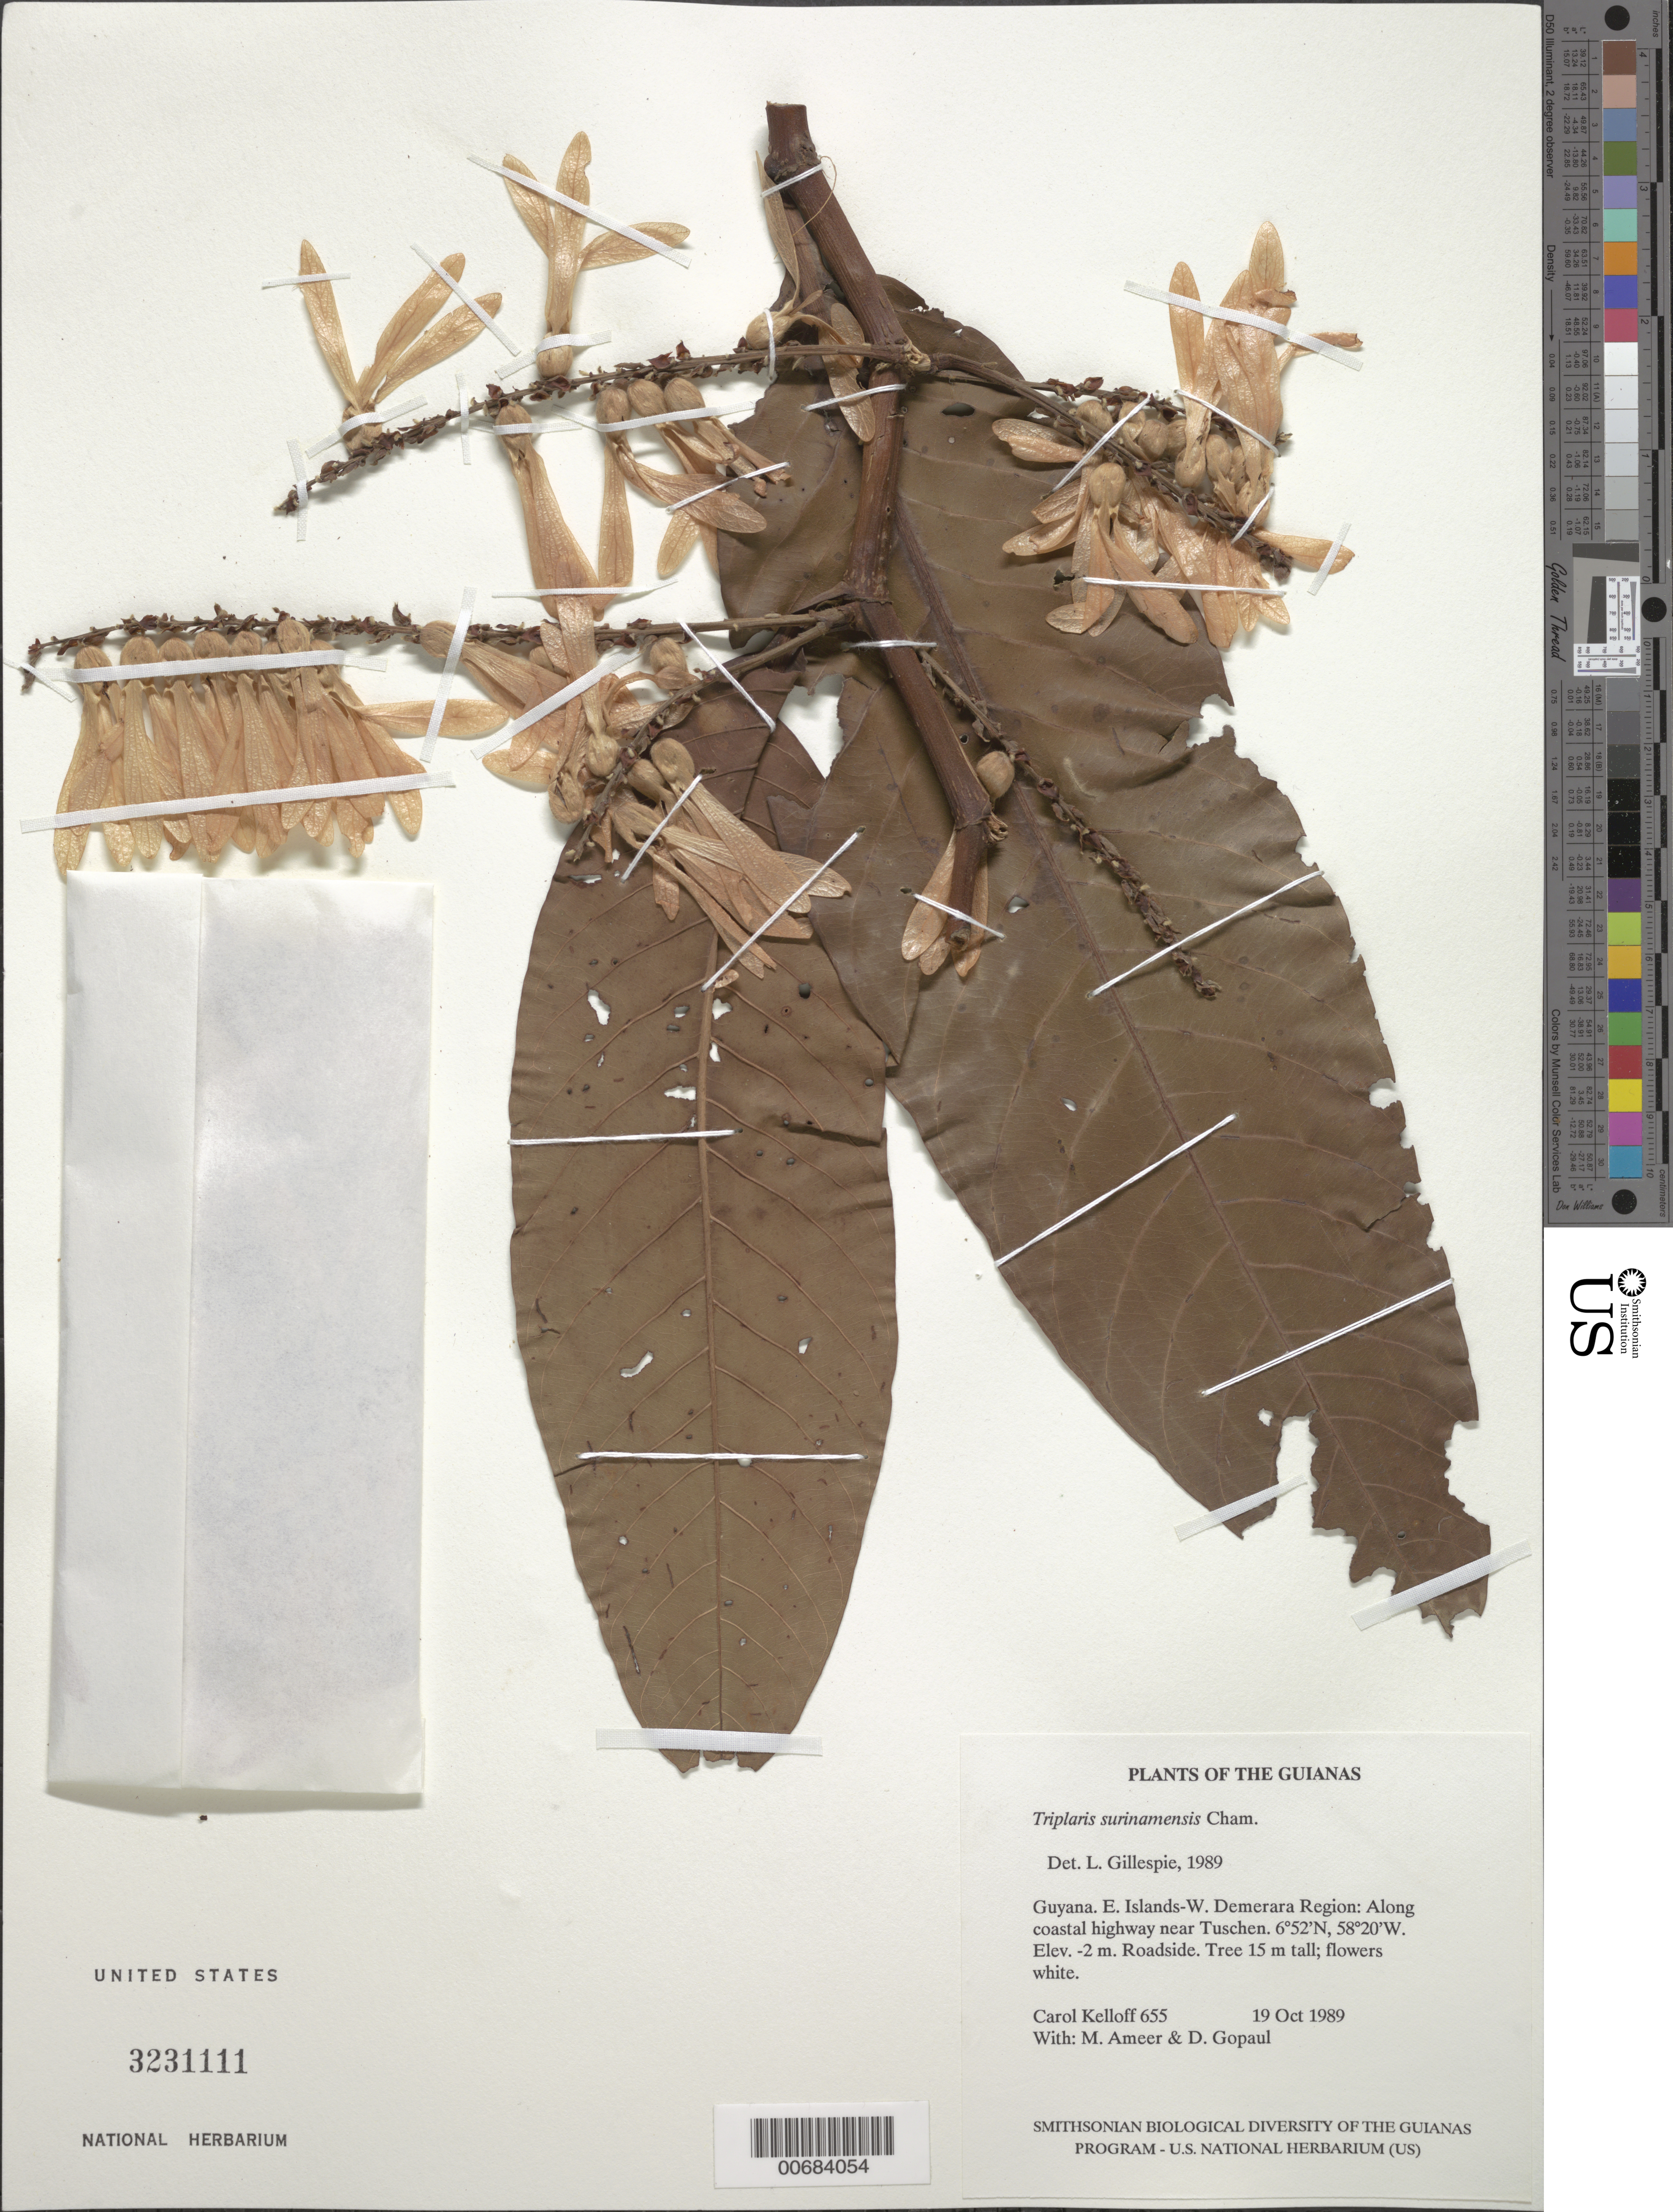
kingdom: Plantae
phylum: Tracheophyta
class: Magnoliopsida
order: Caryophyllales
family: Polygonaceae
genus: Triplaris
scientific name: Triplaris surinamensis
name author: Cham.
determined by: Gillespie, L. J.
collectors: C. L. Kelloff, M. Ameer & D. Gopaul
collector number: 655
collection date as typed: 19 October 1989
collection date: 1989-10-19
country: Guyana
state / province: Essequibo Isl-W. Demerara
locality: Along coastal highway near Tuschen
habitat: Roadside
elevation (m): -2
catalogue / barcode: US 3231111